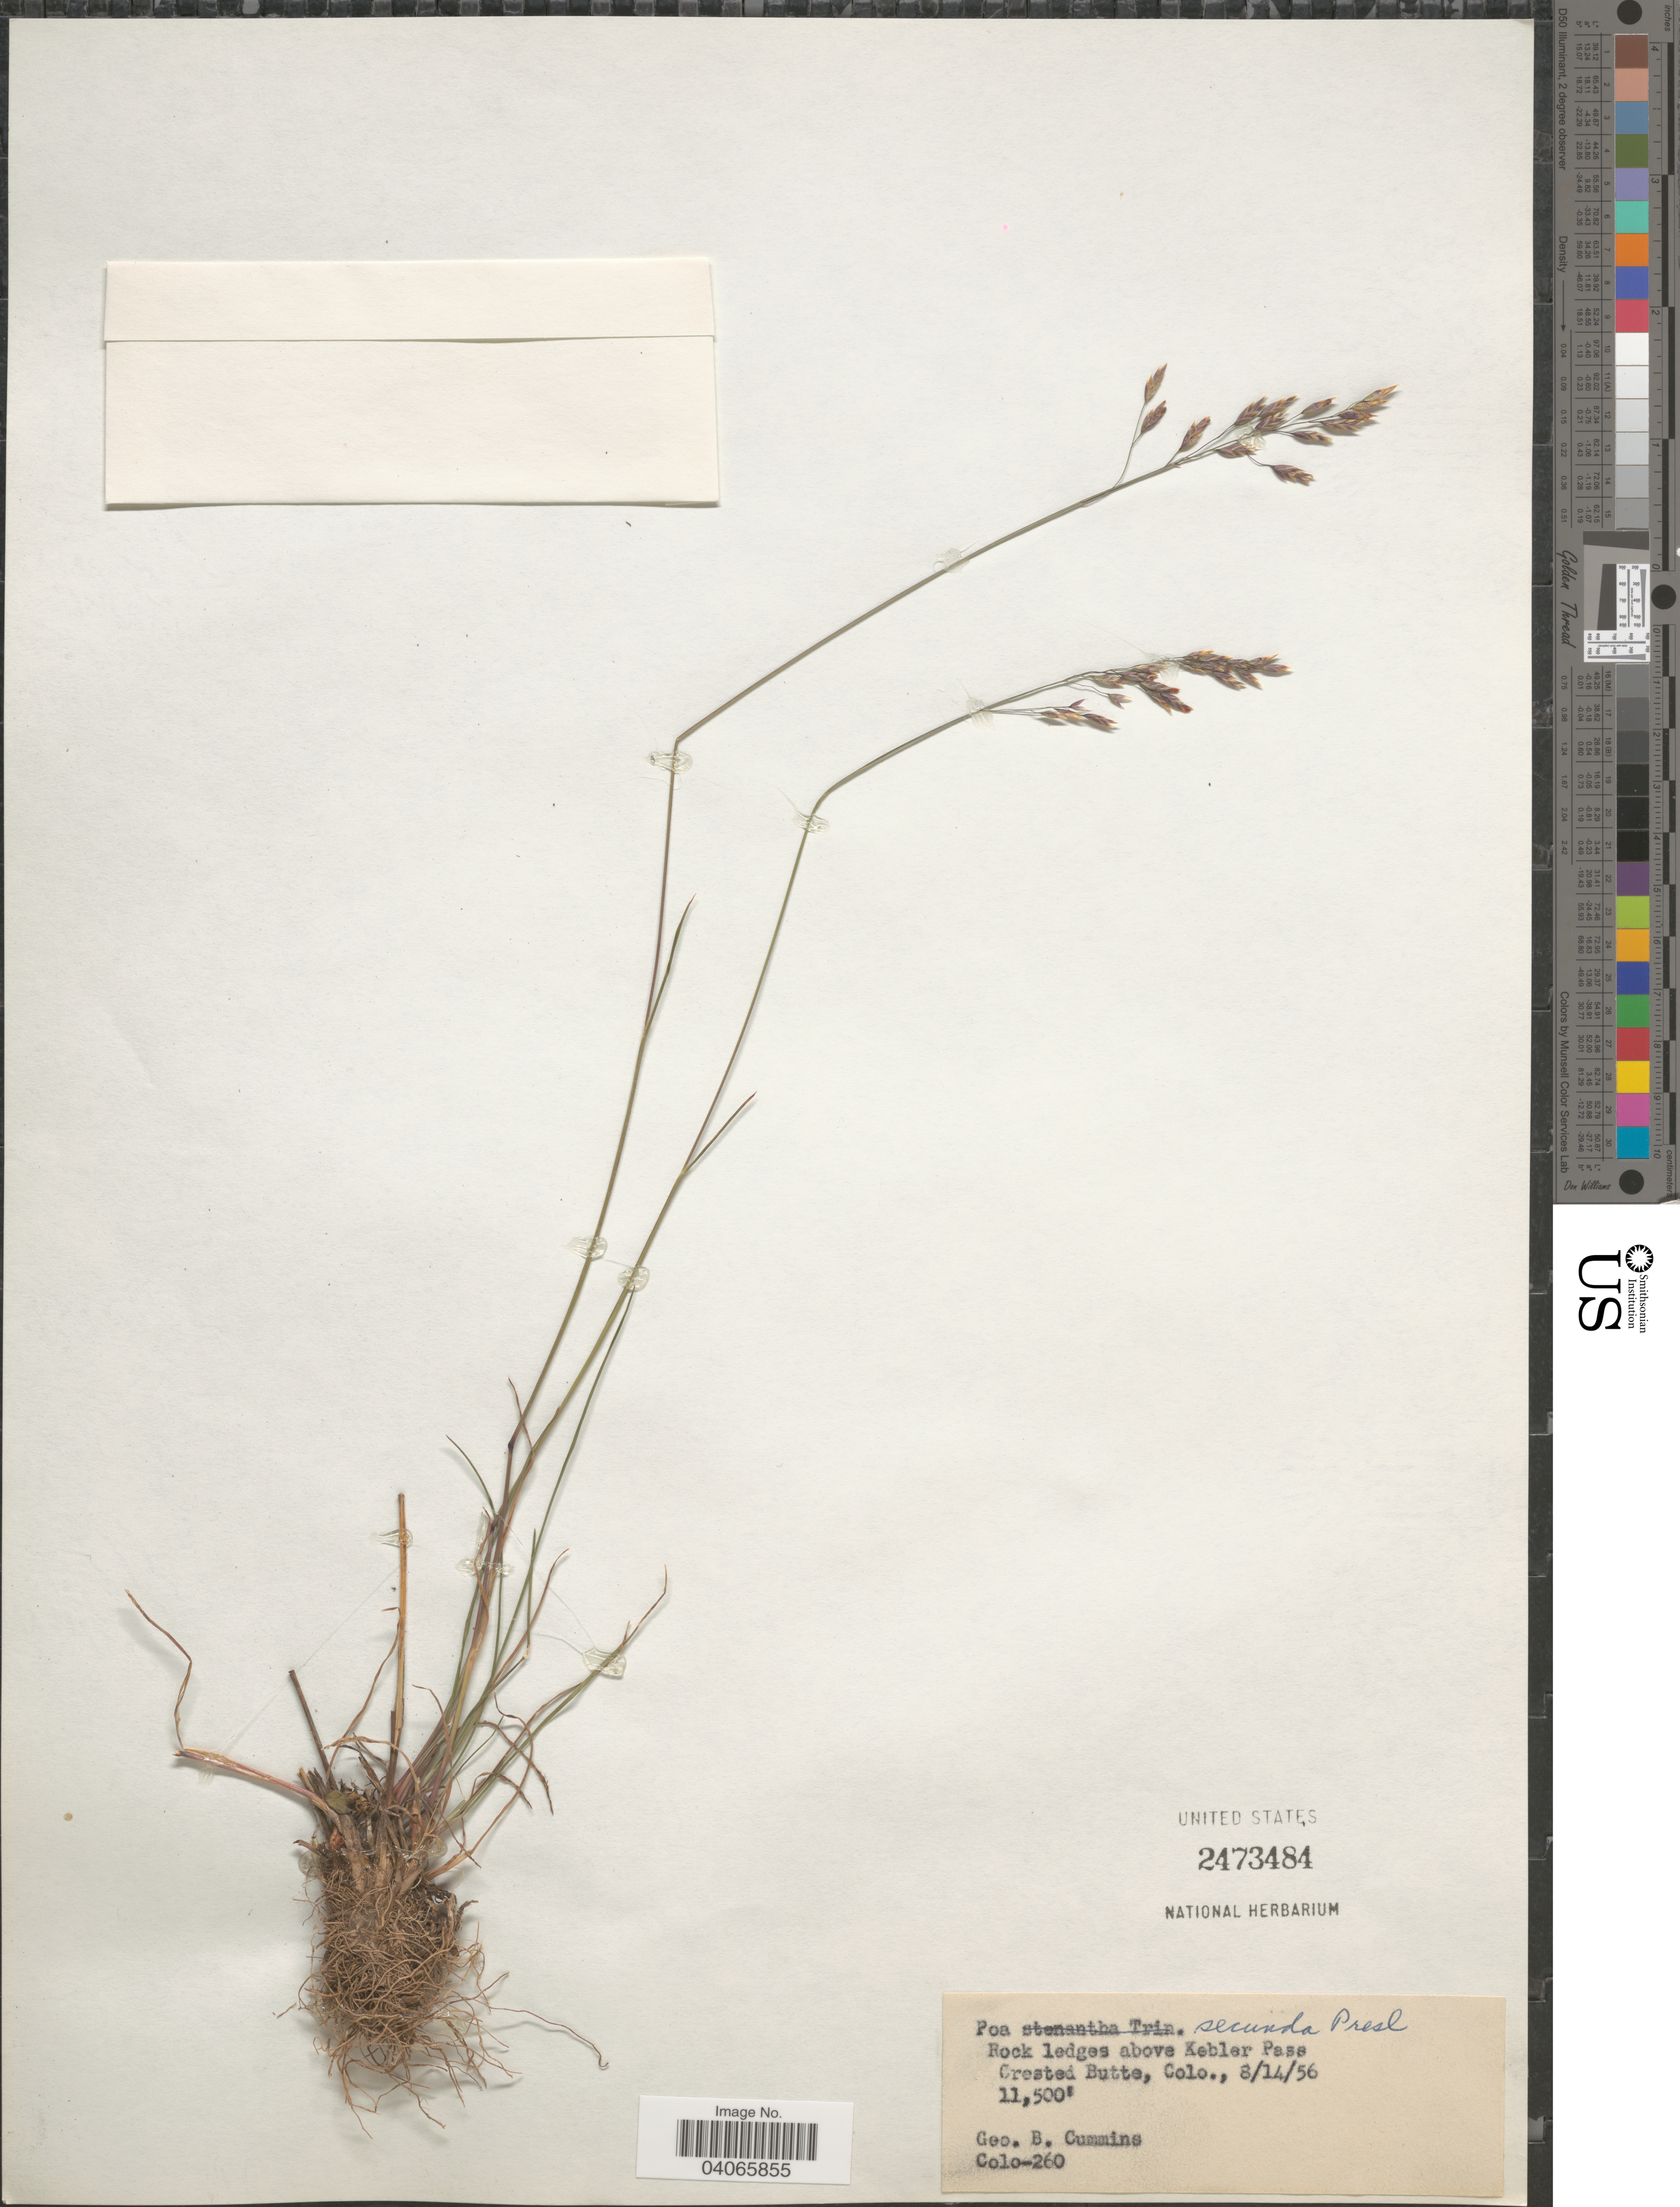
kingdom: Plantae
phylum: Tracheophyta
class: Liliopsida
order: Poales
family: Poaceae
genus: Poa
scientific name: Poa secunda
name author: J. Presl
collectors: G. Cummins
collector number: Colo-260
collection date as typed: Transcribed d/m/y: 14/8/56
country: United States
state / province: Colorado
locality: Rock ledges above Kebler Pass. Crested Butte.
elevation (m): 3505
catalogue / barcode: US 2473484